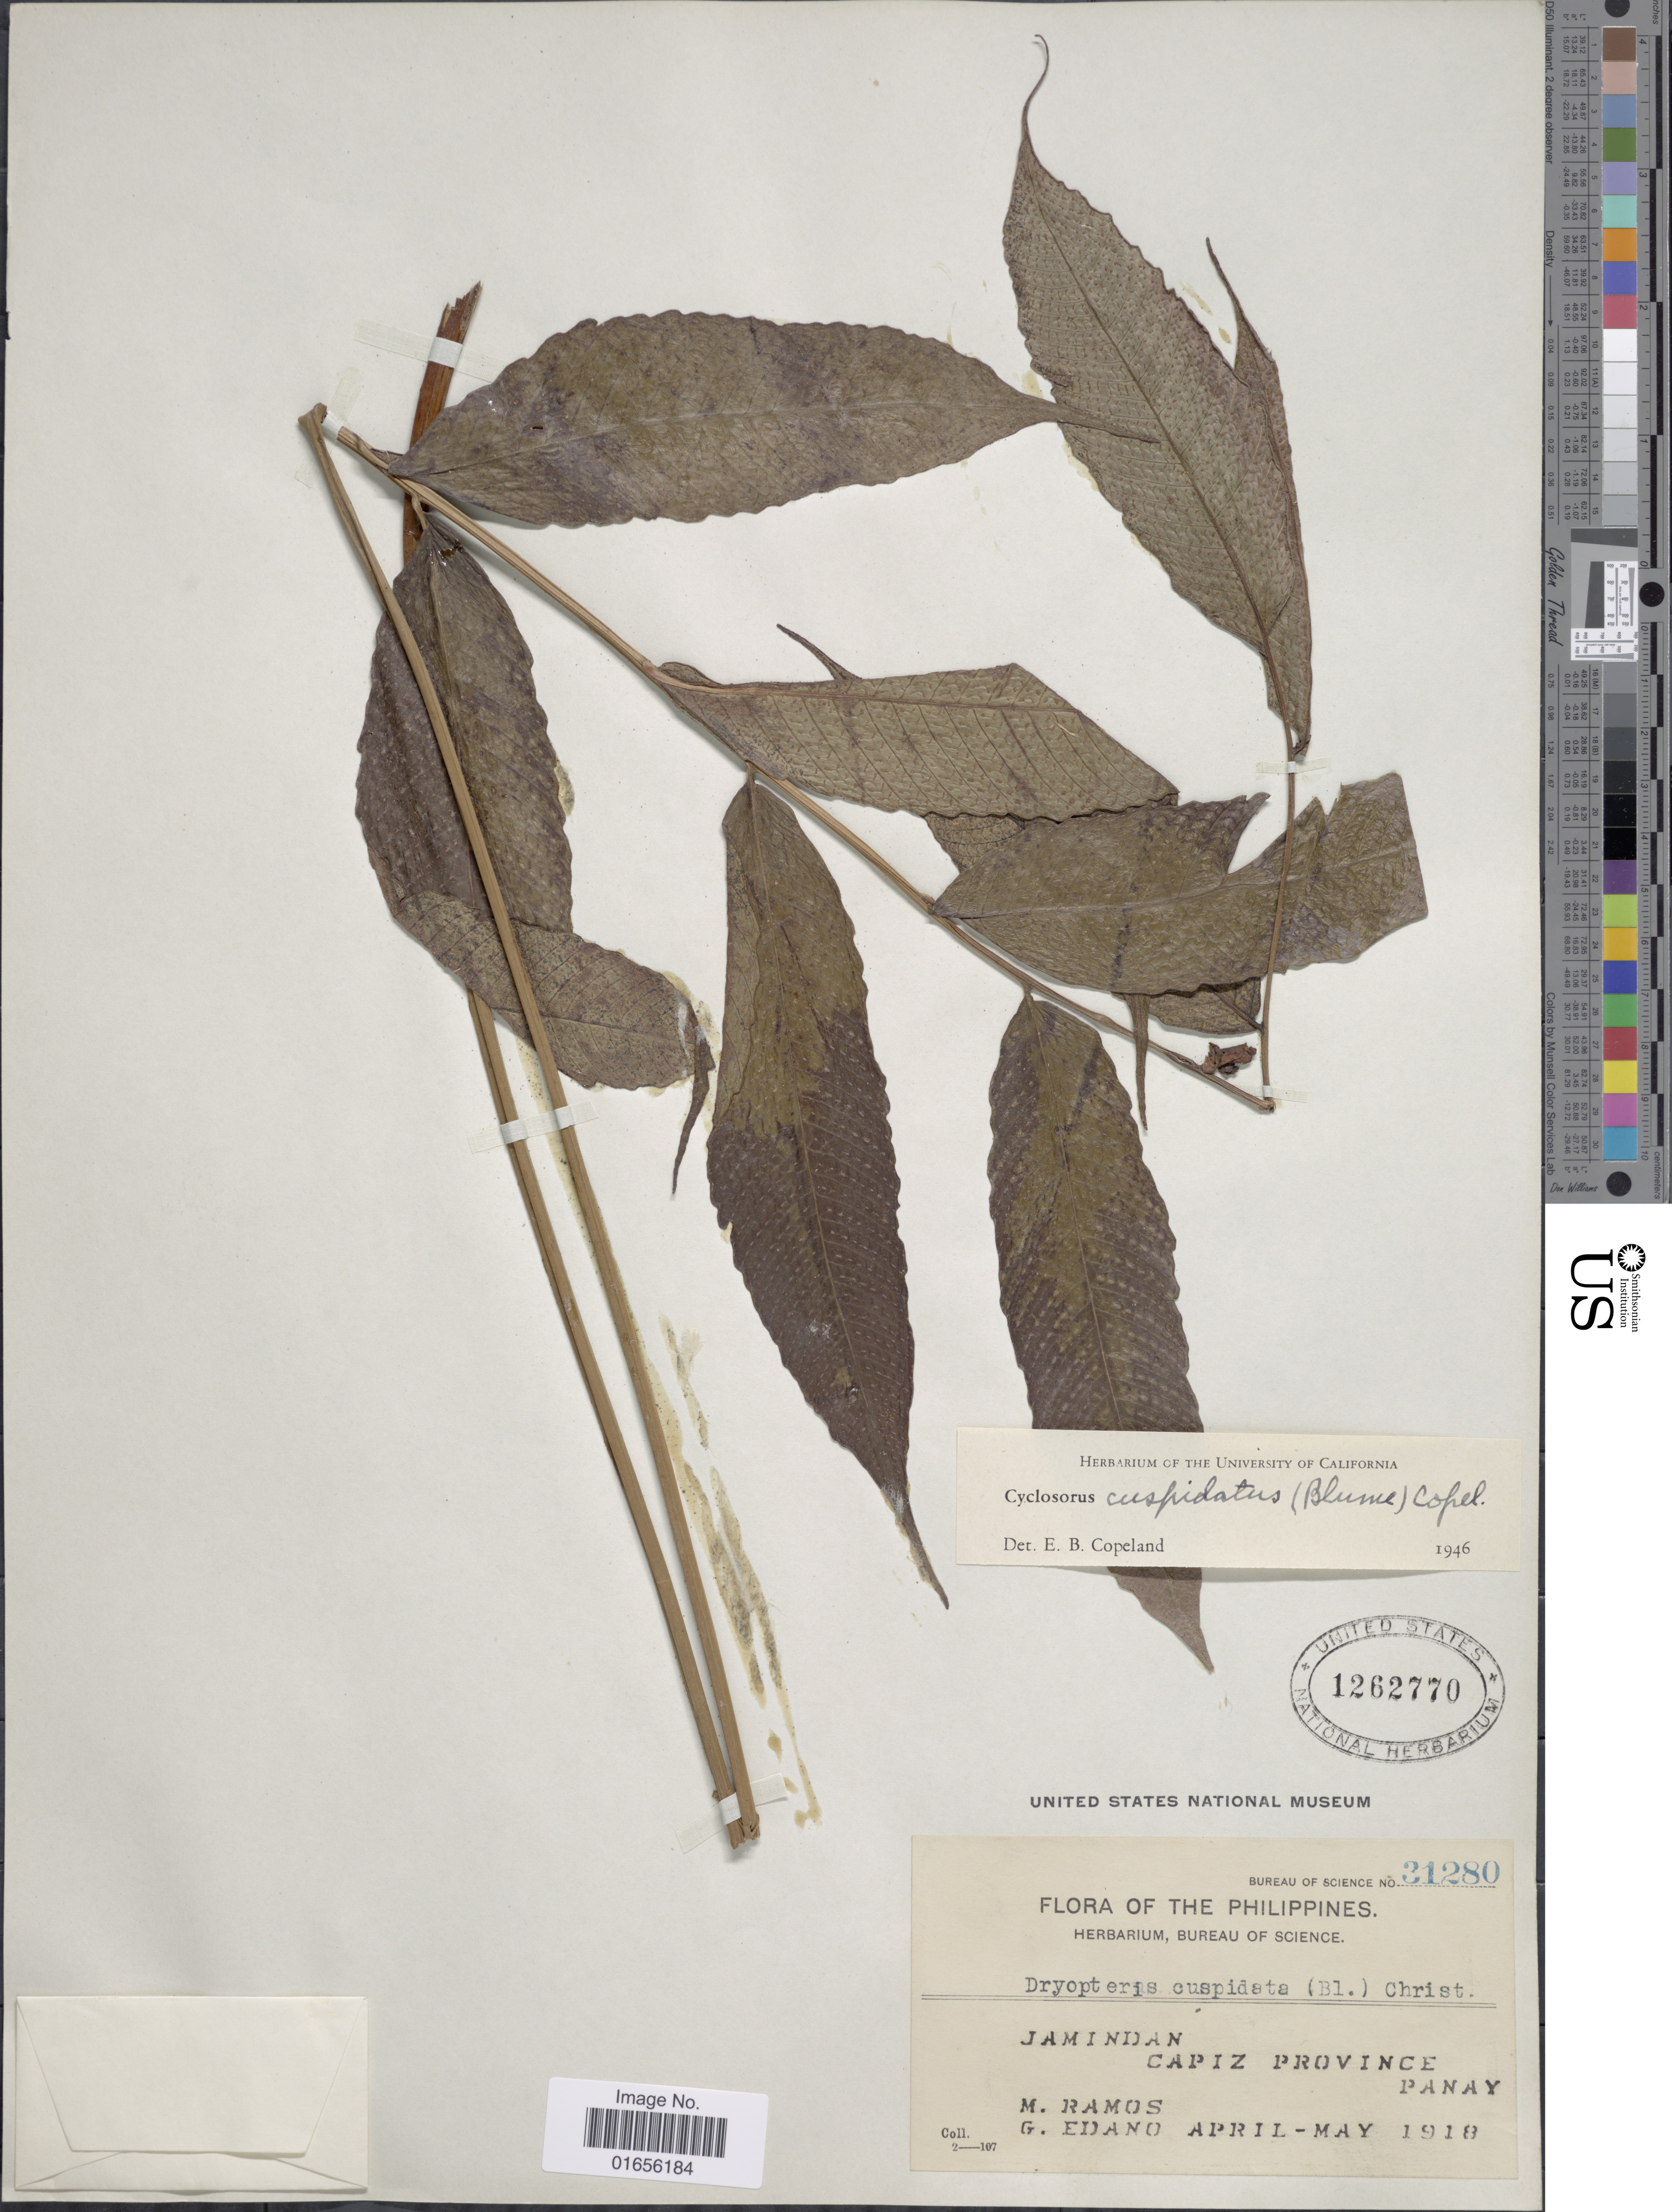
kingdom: Plantae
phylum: Tracheophyta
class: Polypodiopsida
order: Polypodiales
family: Thelypteridaceae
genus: Pronephrium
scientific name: Pronephrium cuspidatum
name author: (Blume) Holttum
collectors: M. Ramos & G. Edaño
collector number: Bureau of Science 31280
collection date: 1918-04/1918-05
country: Philippines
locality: The Philippines, Jamindan, Capiz Province, Panay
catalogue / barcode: US 1262770